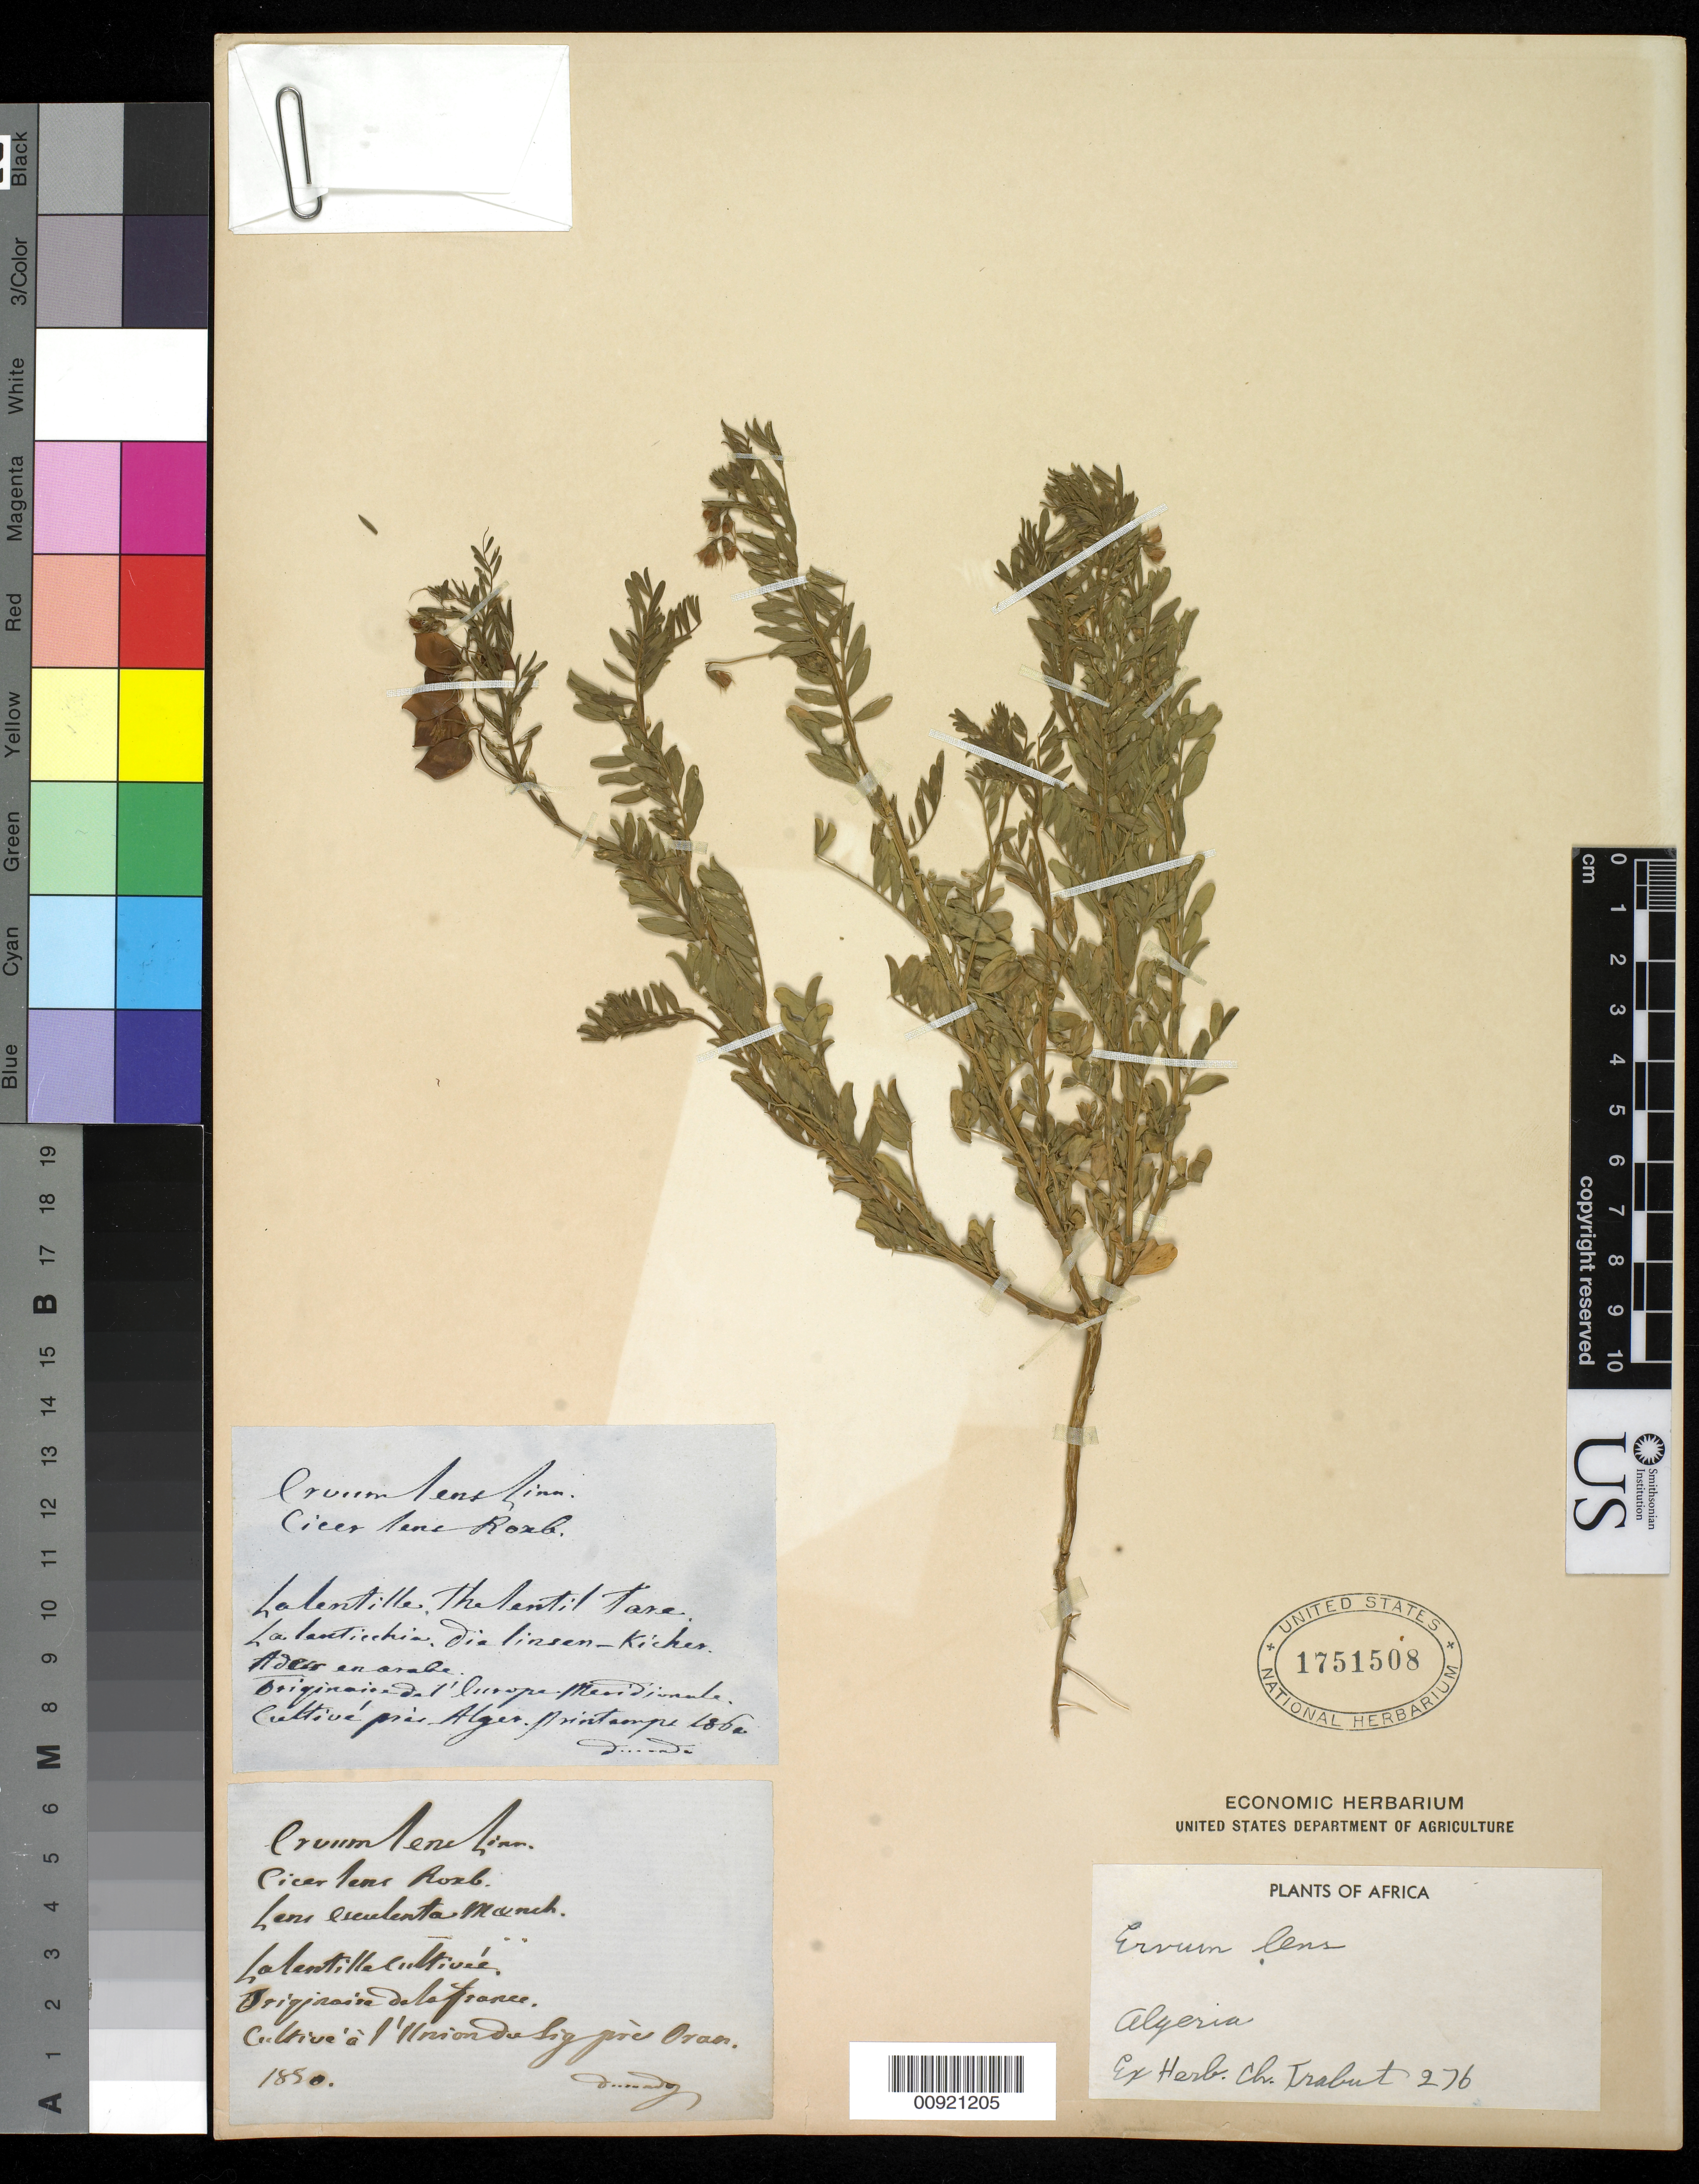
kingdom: Plantae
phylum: Tracheophyta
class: Magnoliopsida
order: Fabales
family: Fabaceae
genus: Vicia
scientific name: Vicia lens subsp. lens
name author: (L.) Coss. & Germ.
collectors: L. Trabut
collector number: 276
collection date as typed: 1850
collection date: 1850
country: Algeria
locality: Oran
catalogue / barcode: US 1751508